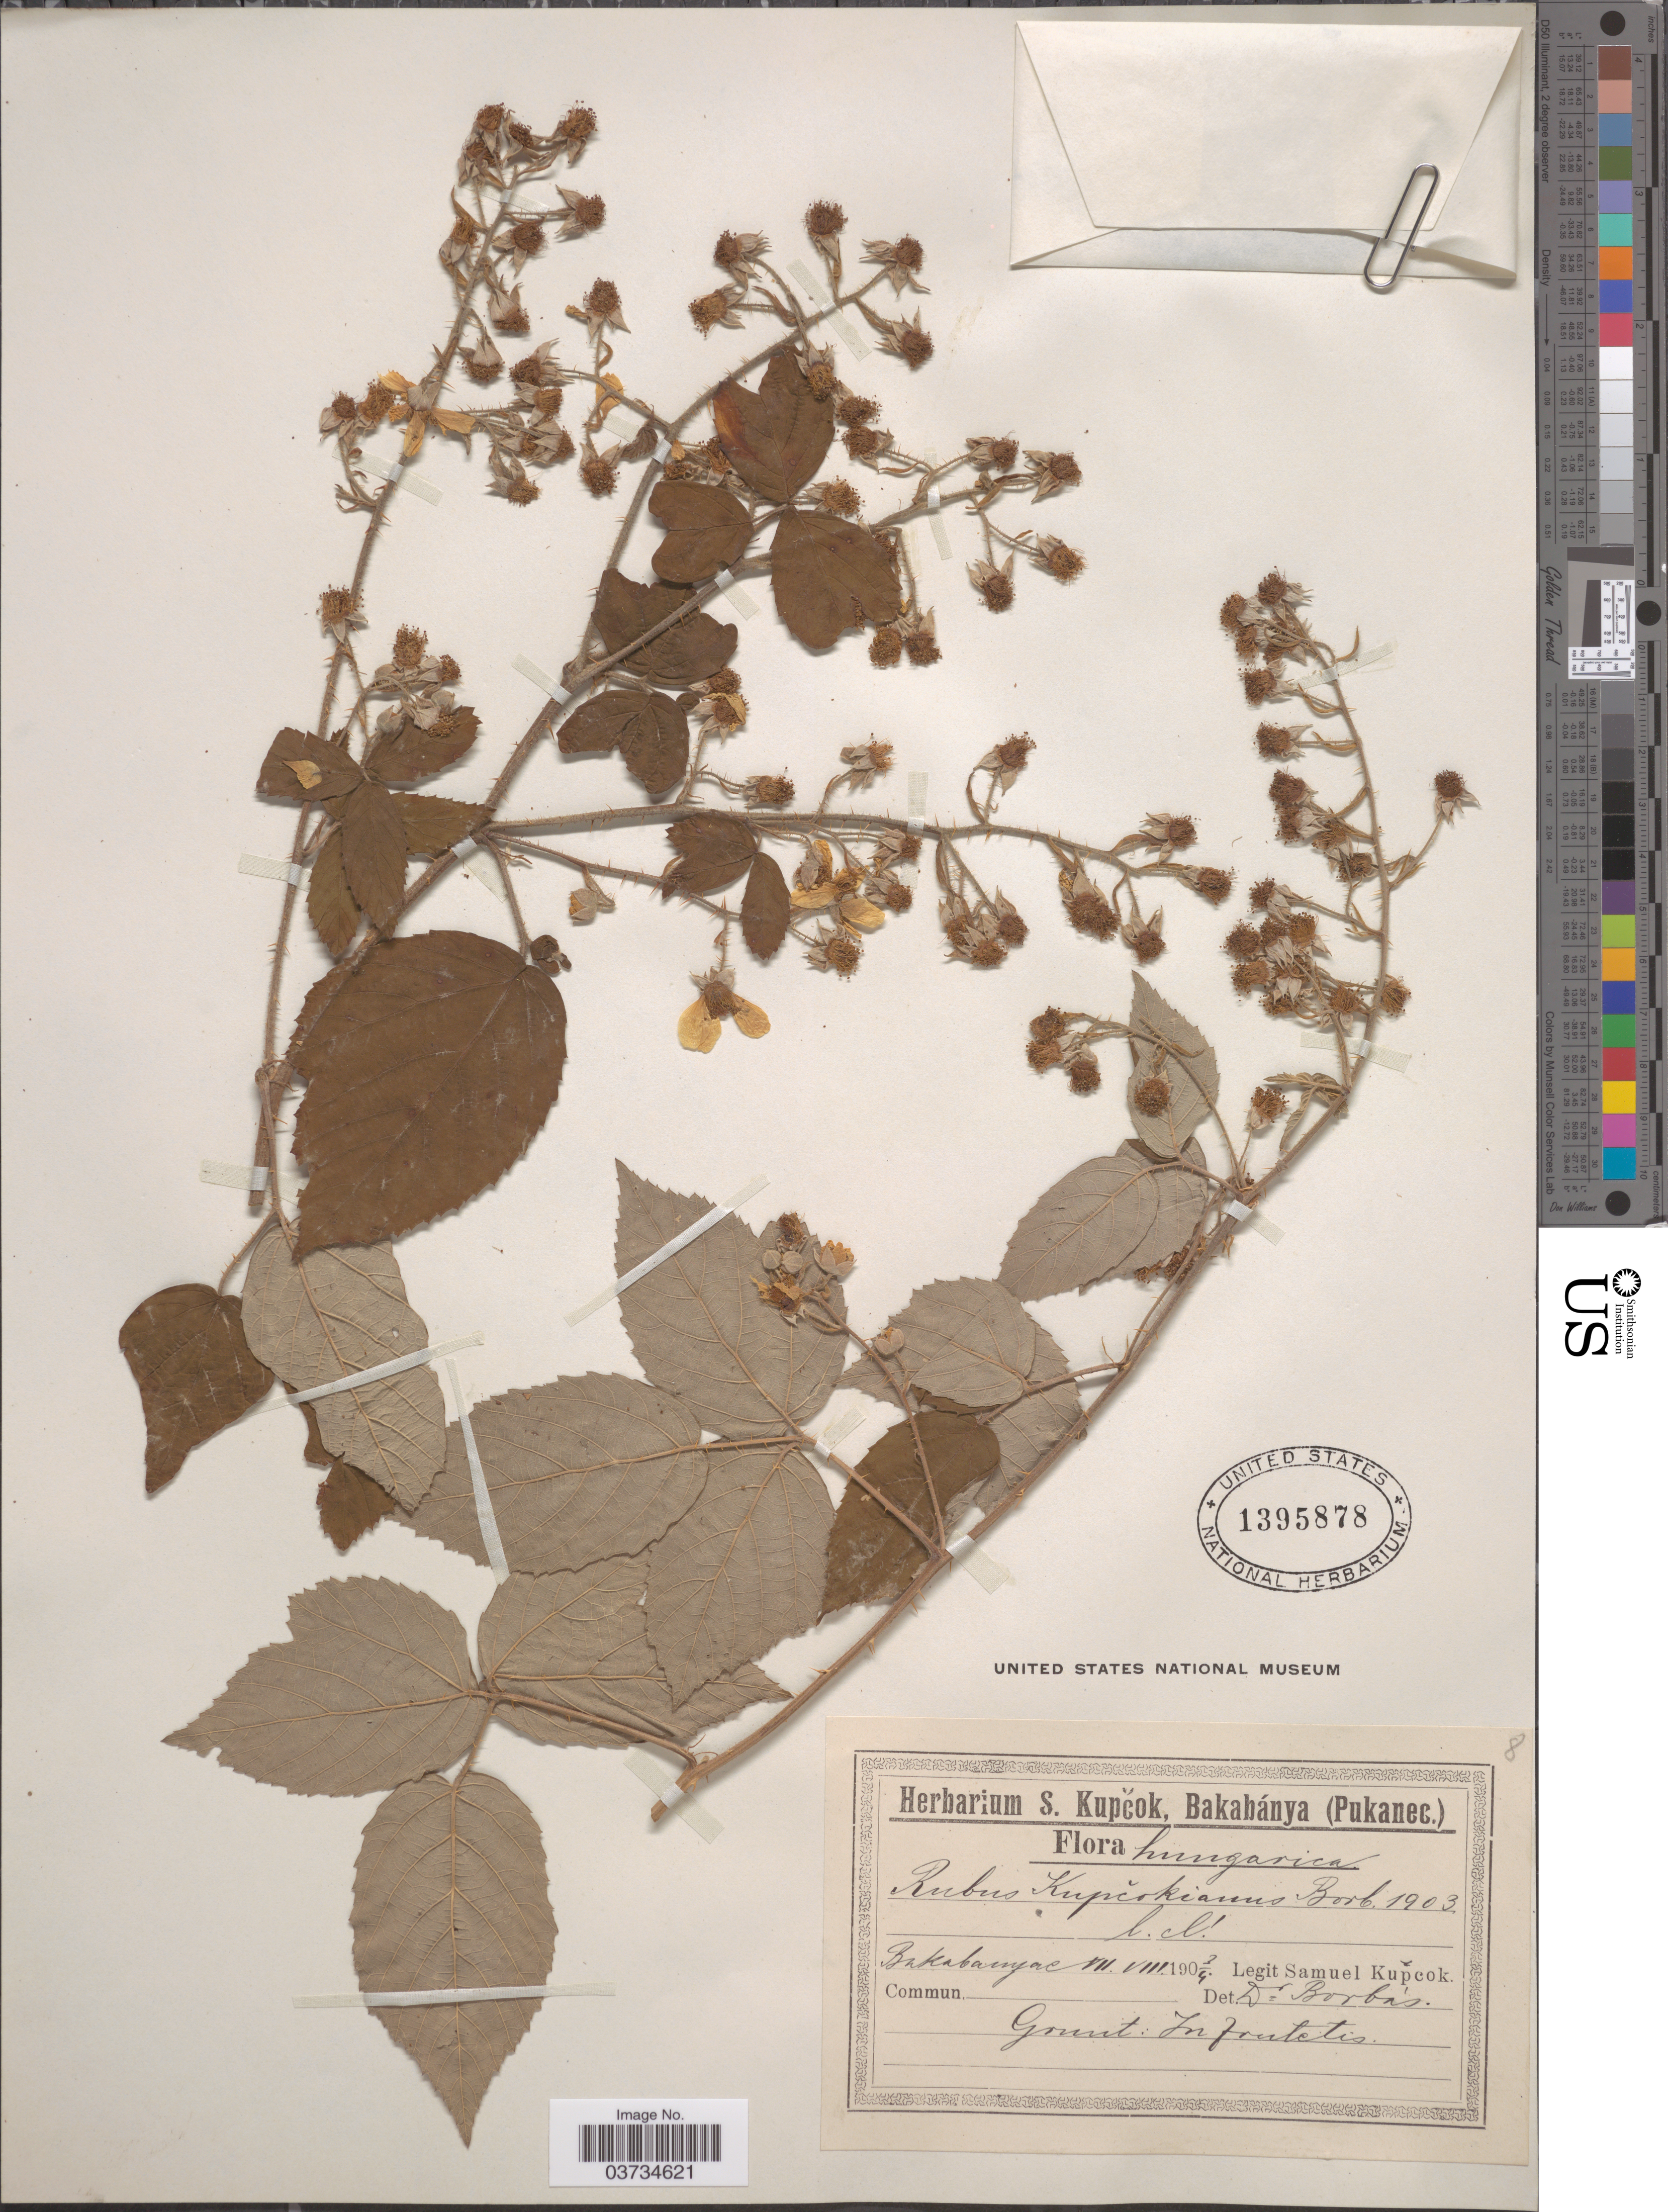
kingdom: Plantae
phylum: Tracheophyta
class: Magnoliopsida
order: Rosales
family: Rosaceae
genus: Rubus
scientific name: Rubus kupcokianus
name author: Borbás ex Kupcsok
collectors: S. Kupcok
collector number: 8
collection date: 1903-07/1904-08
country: Hungary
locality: Bakabanyae.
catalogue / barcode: US 1395878